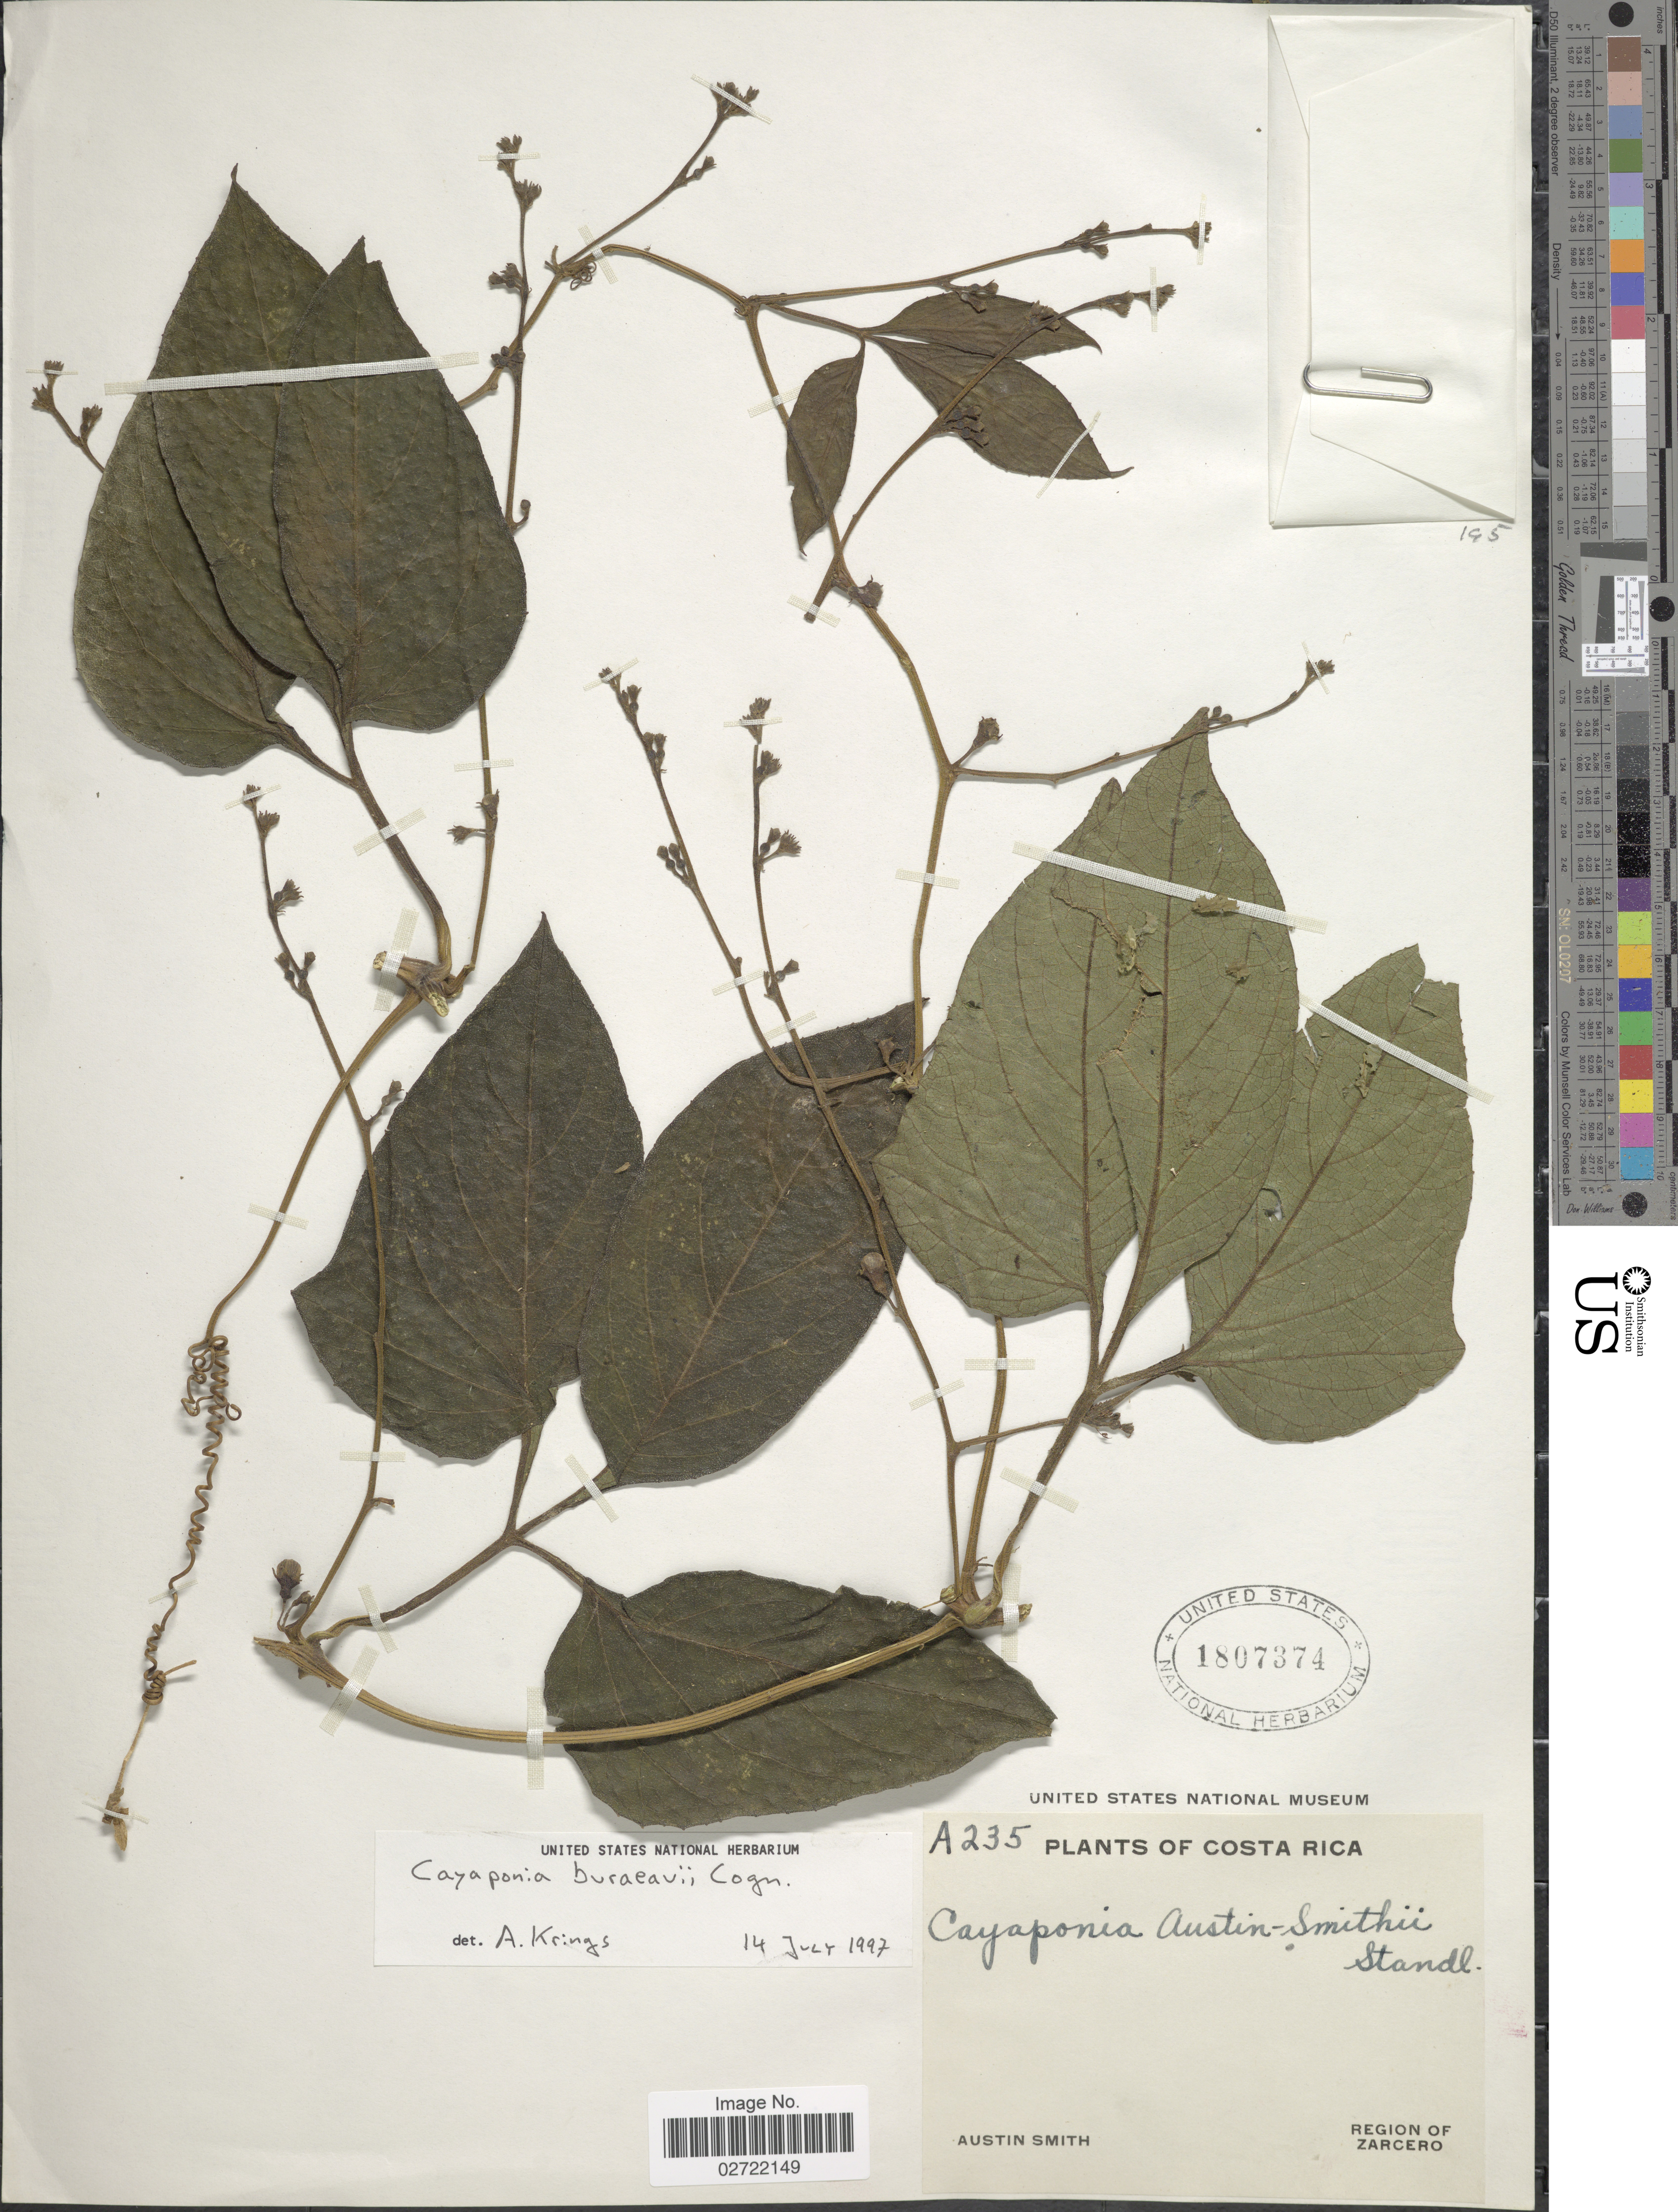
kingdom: Plantae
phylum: Tracheophyta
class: Magnoliopsida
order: Cucurbitales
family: Cucurbitaceae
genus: Cayaponia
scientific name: Cayaponia buraeavii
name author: Cogn.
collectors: Aust P. Smith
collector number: A235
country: Costa Rica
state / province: Alajuela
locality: Region of Zarcero.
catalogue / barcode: US 1807374